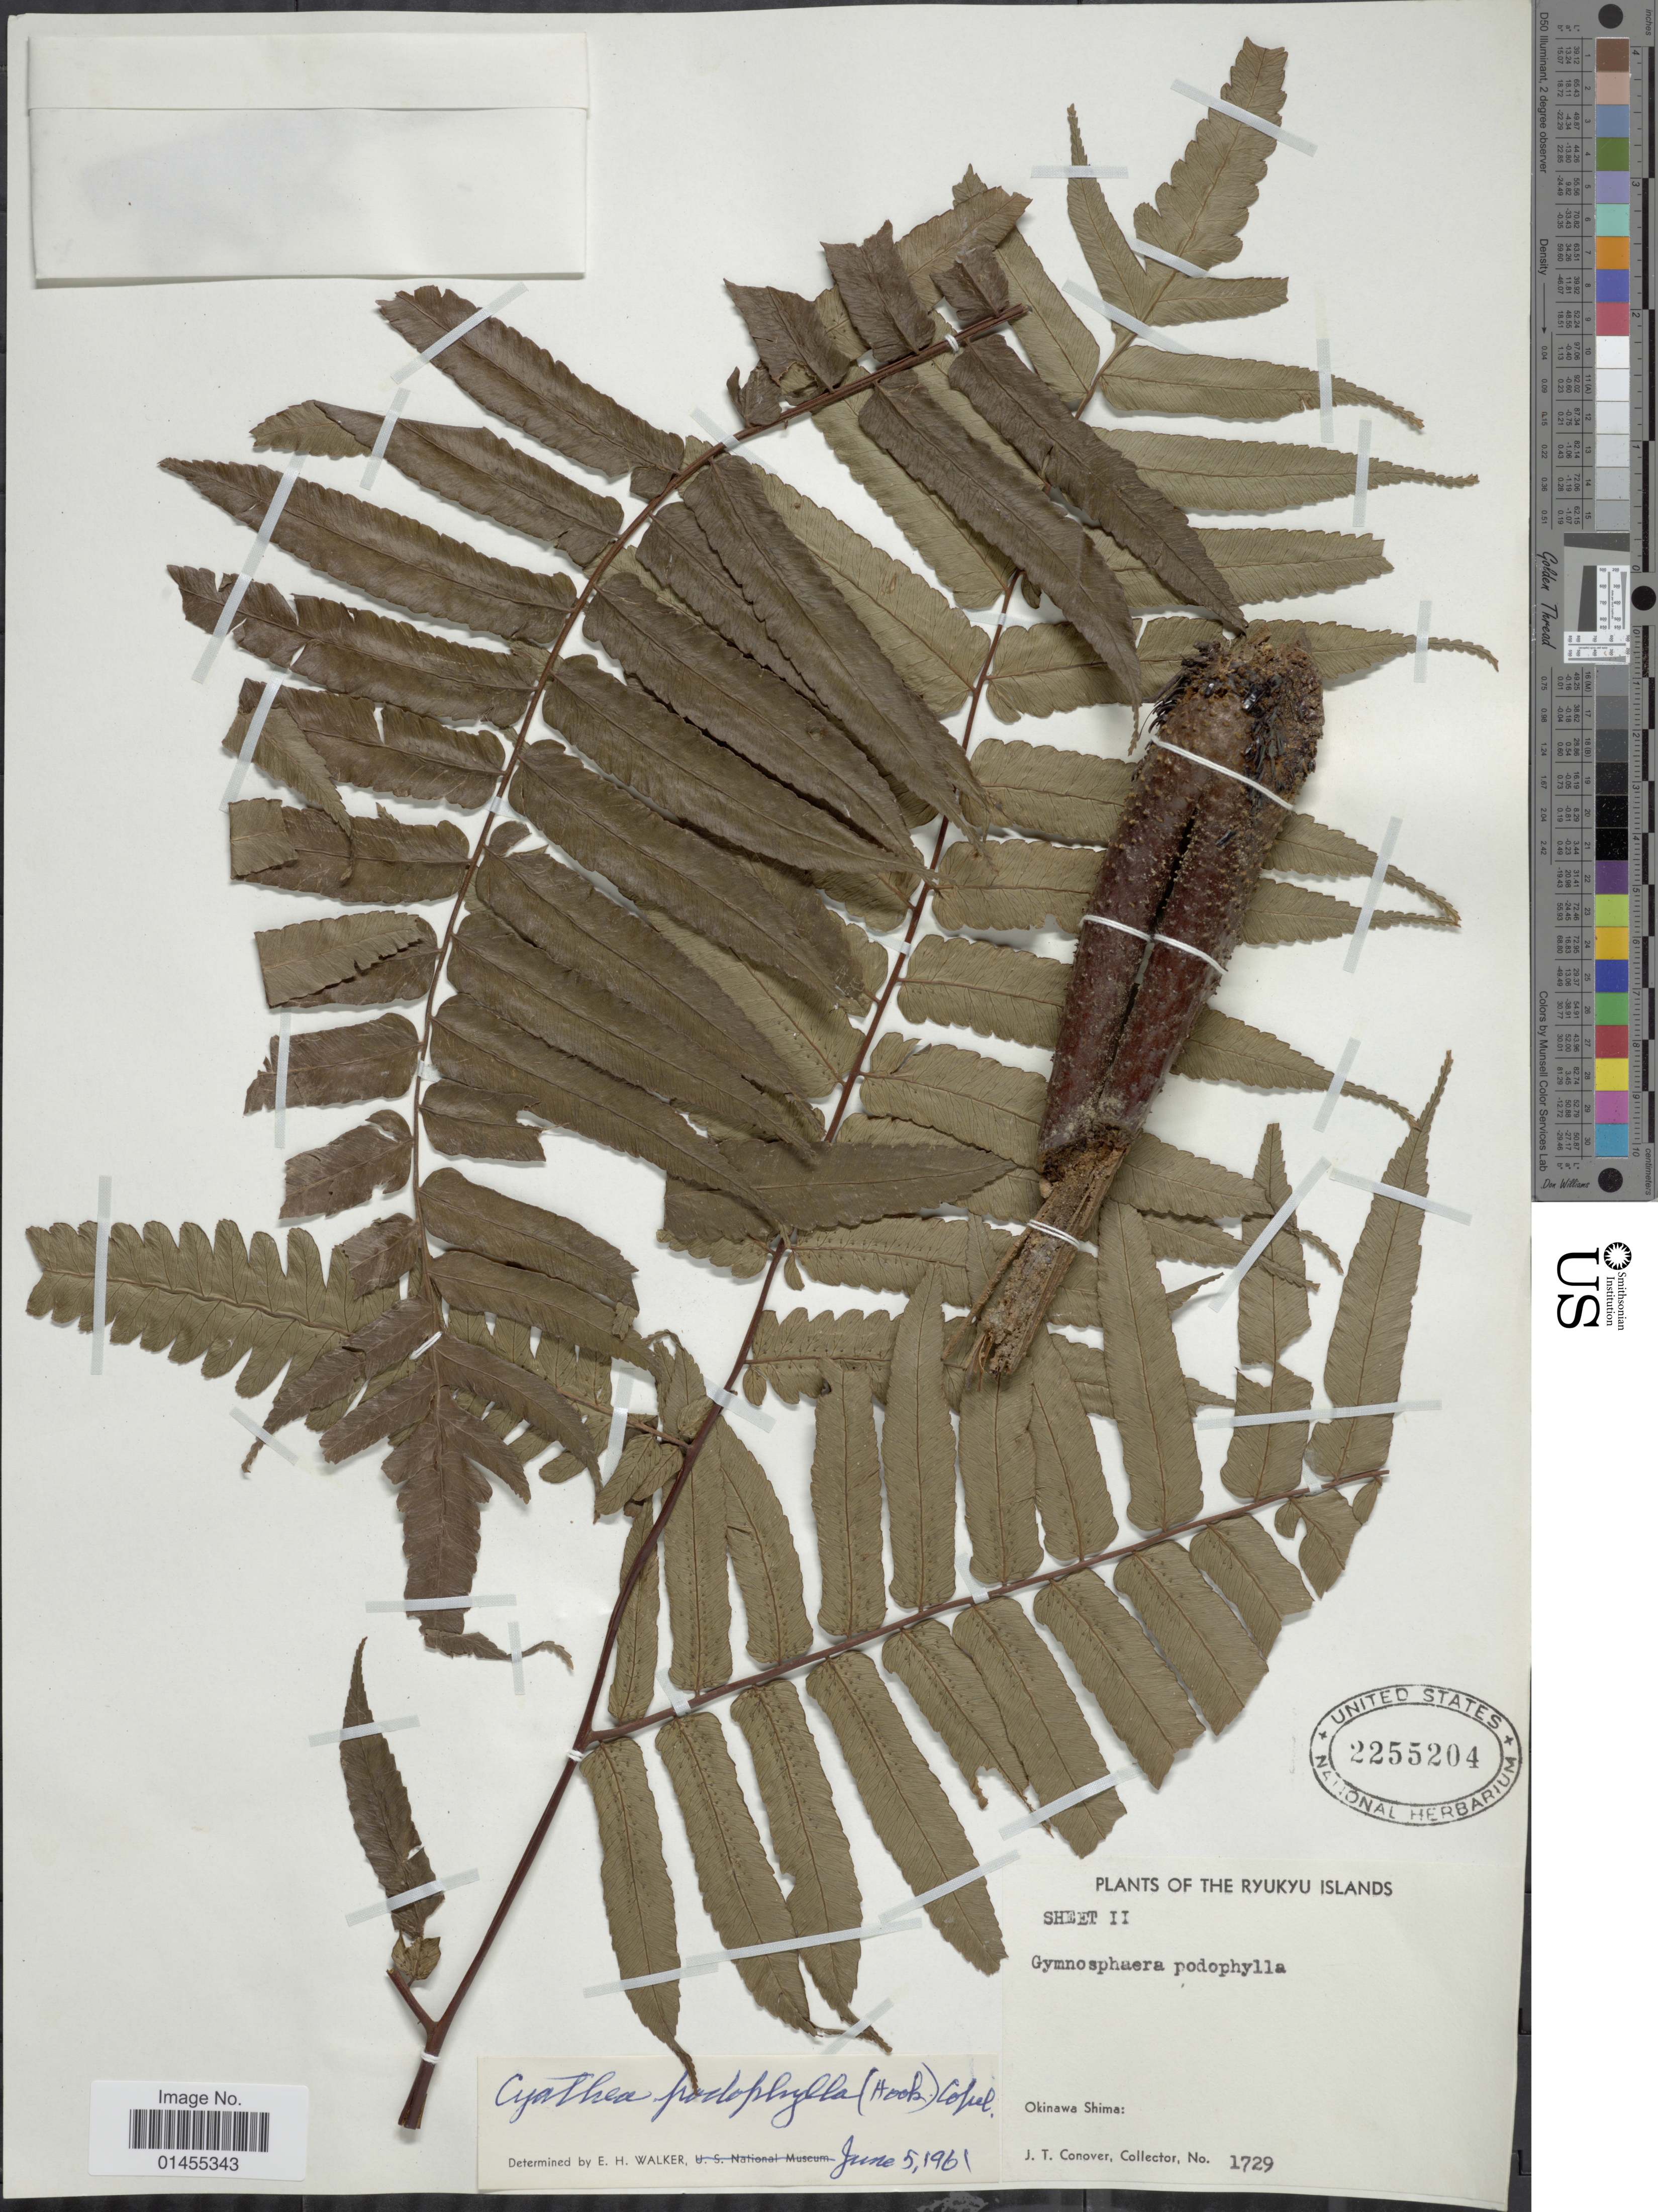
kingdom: Plantae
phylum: Tracheophyta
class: Polypodiopsida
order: Cyatheales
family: Cyatheaceae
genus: Alsophila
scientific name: Alsophila podophylla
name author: Hook.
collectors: J. T. Conover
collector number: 1729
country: Japan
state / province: Okinawa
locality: Ryukyu Islands, Okinawa Shima.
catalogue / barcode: US 2255204